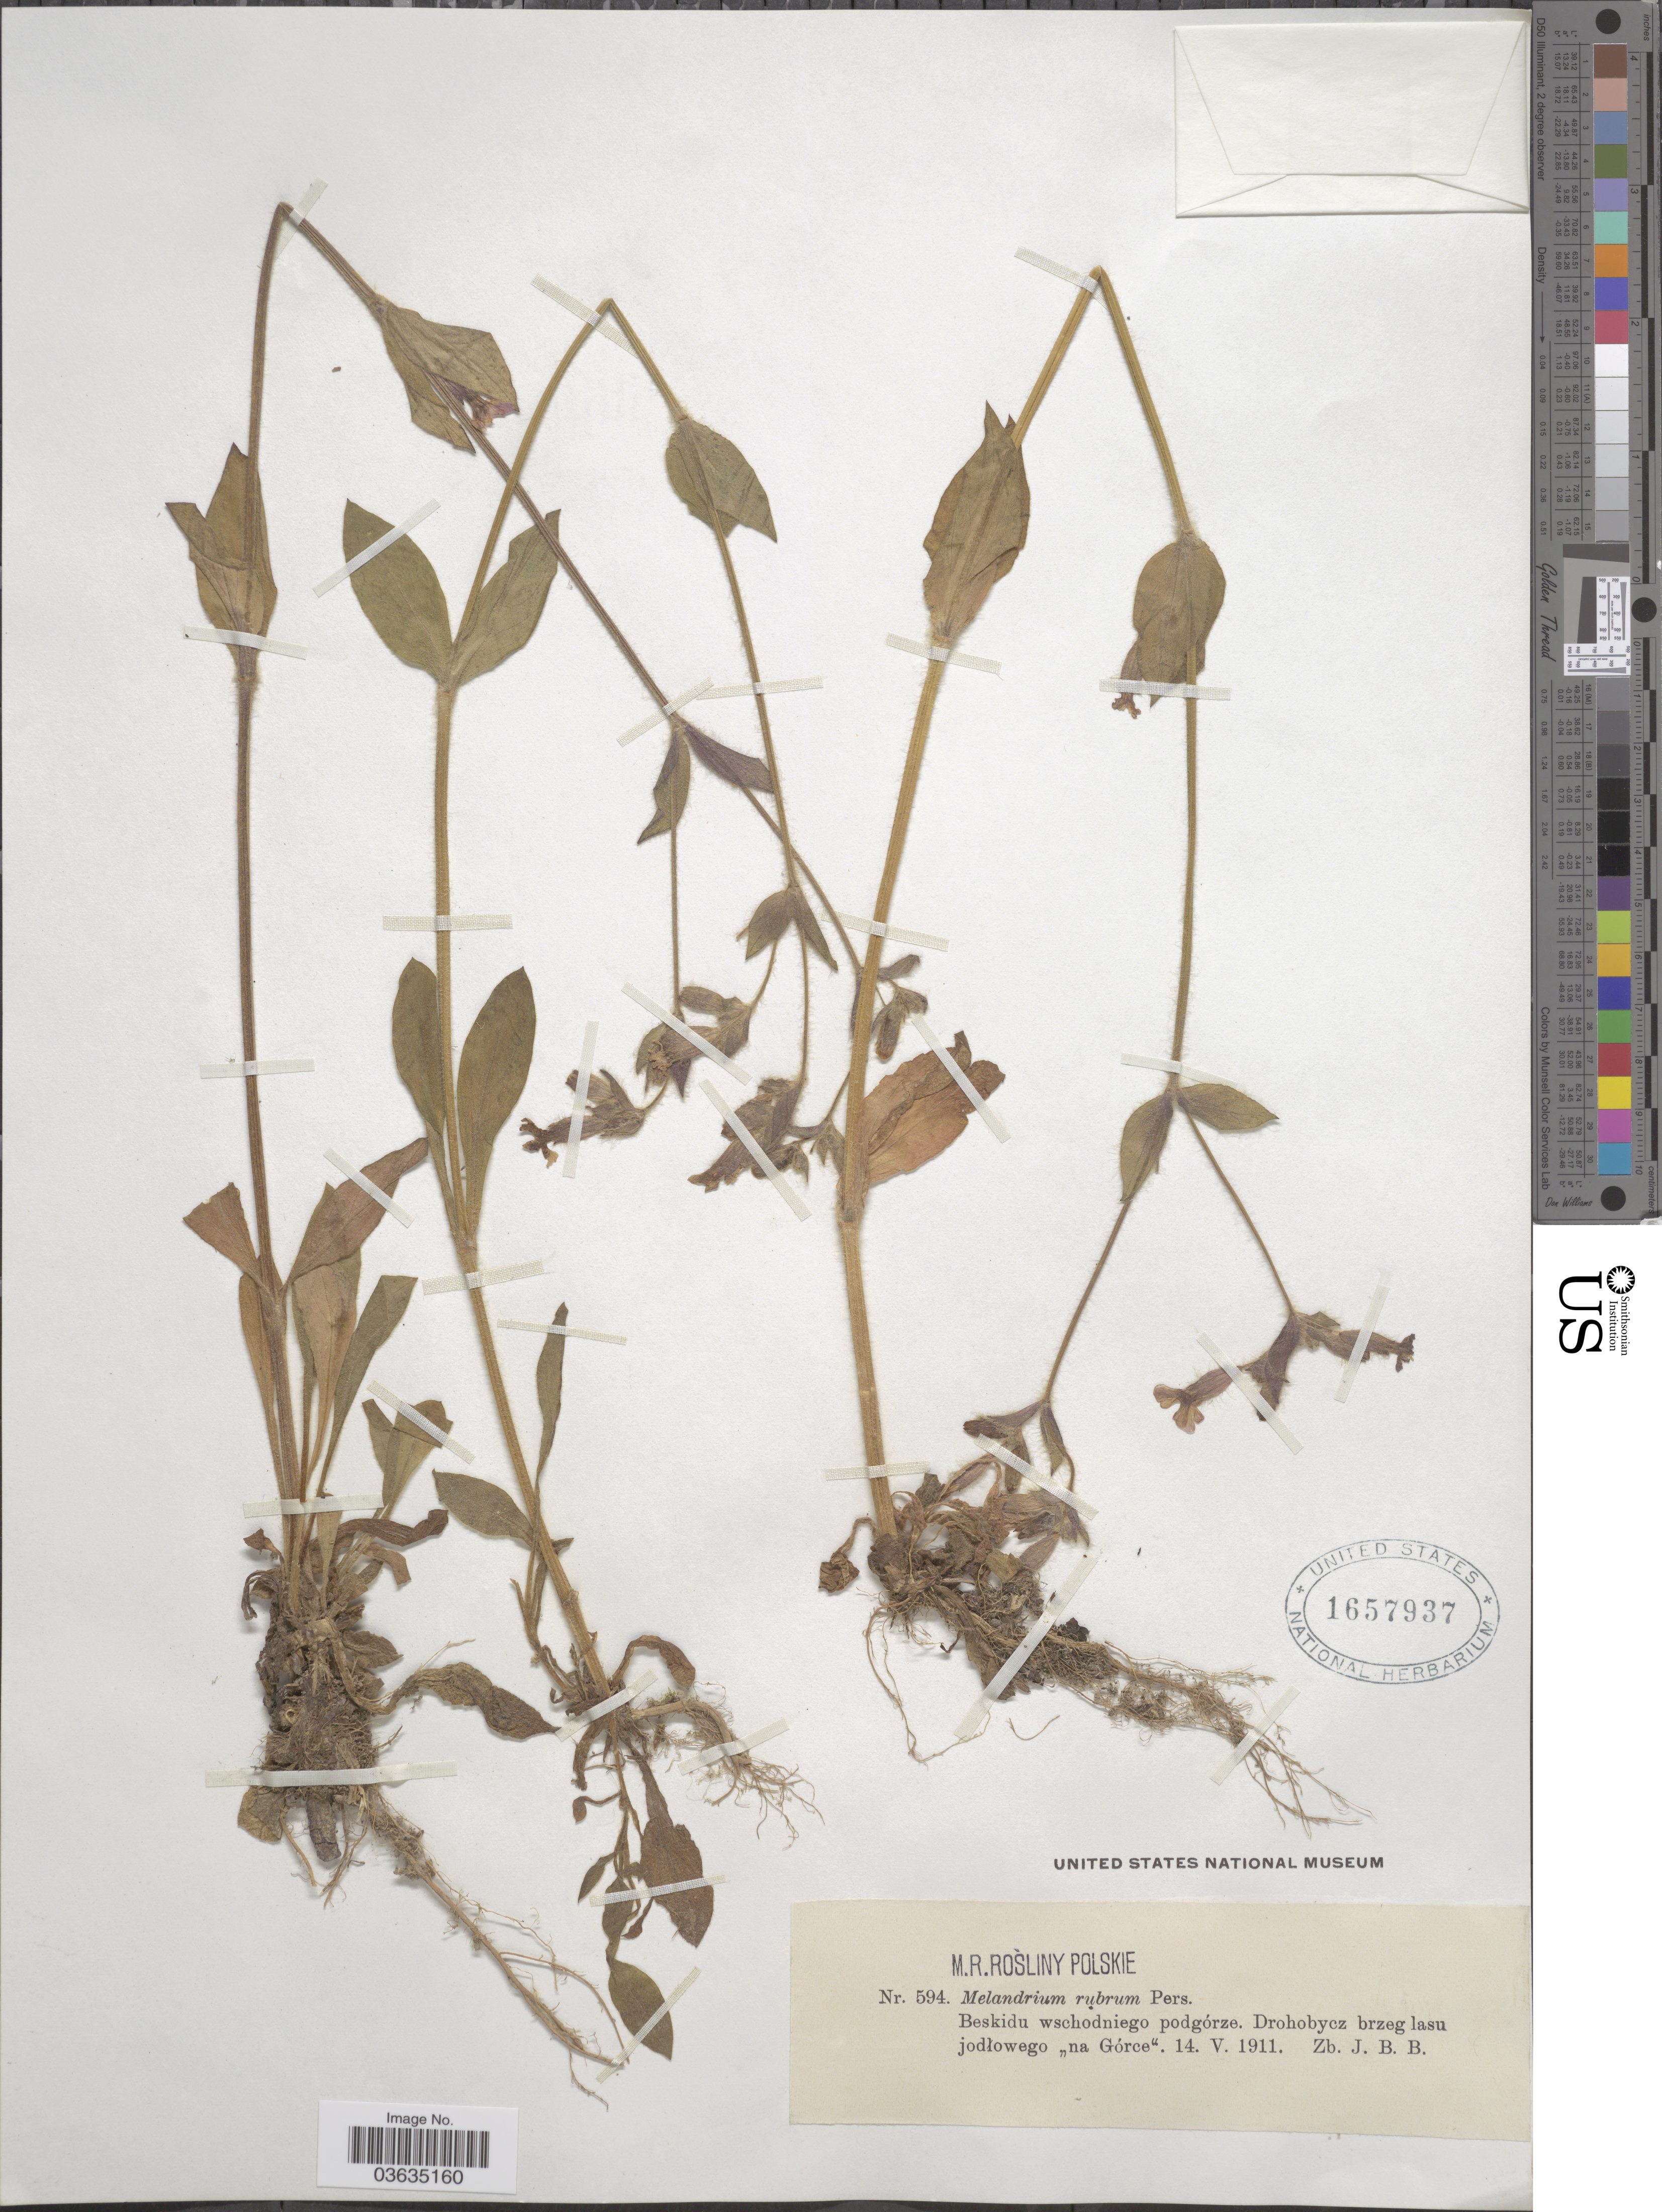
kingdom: Plantae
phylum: Tracheophyta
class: Magnoliopsida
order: Caryophyllales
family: Caryophyllaceae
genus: Silene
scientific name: Silene dioica subsp. dioica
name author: (L.) Clairv.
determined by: Strong, Mark T., (BOT), Smithsonian Institution - National Museum of Natural History (UNITED STATES)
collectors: J. B. B.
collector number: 594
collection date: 1911-05-14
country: Poland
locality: Beskidu wschodniego podgórze. Drohobycz brzeg lasu jodłowego "na Górce".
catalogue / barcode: US 1657937